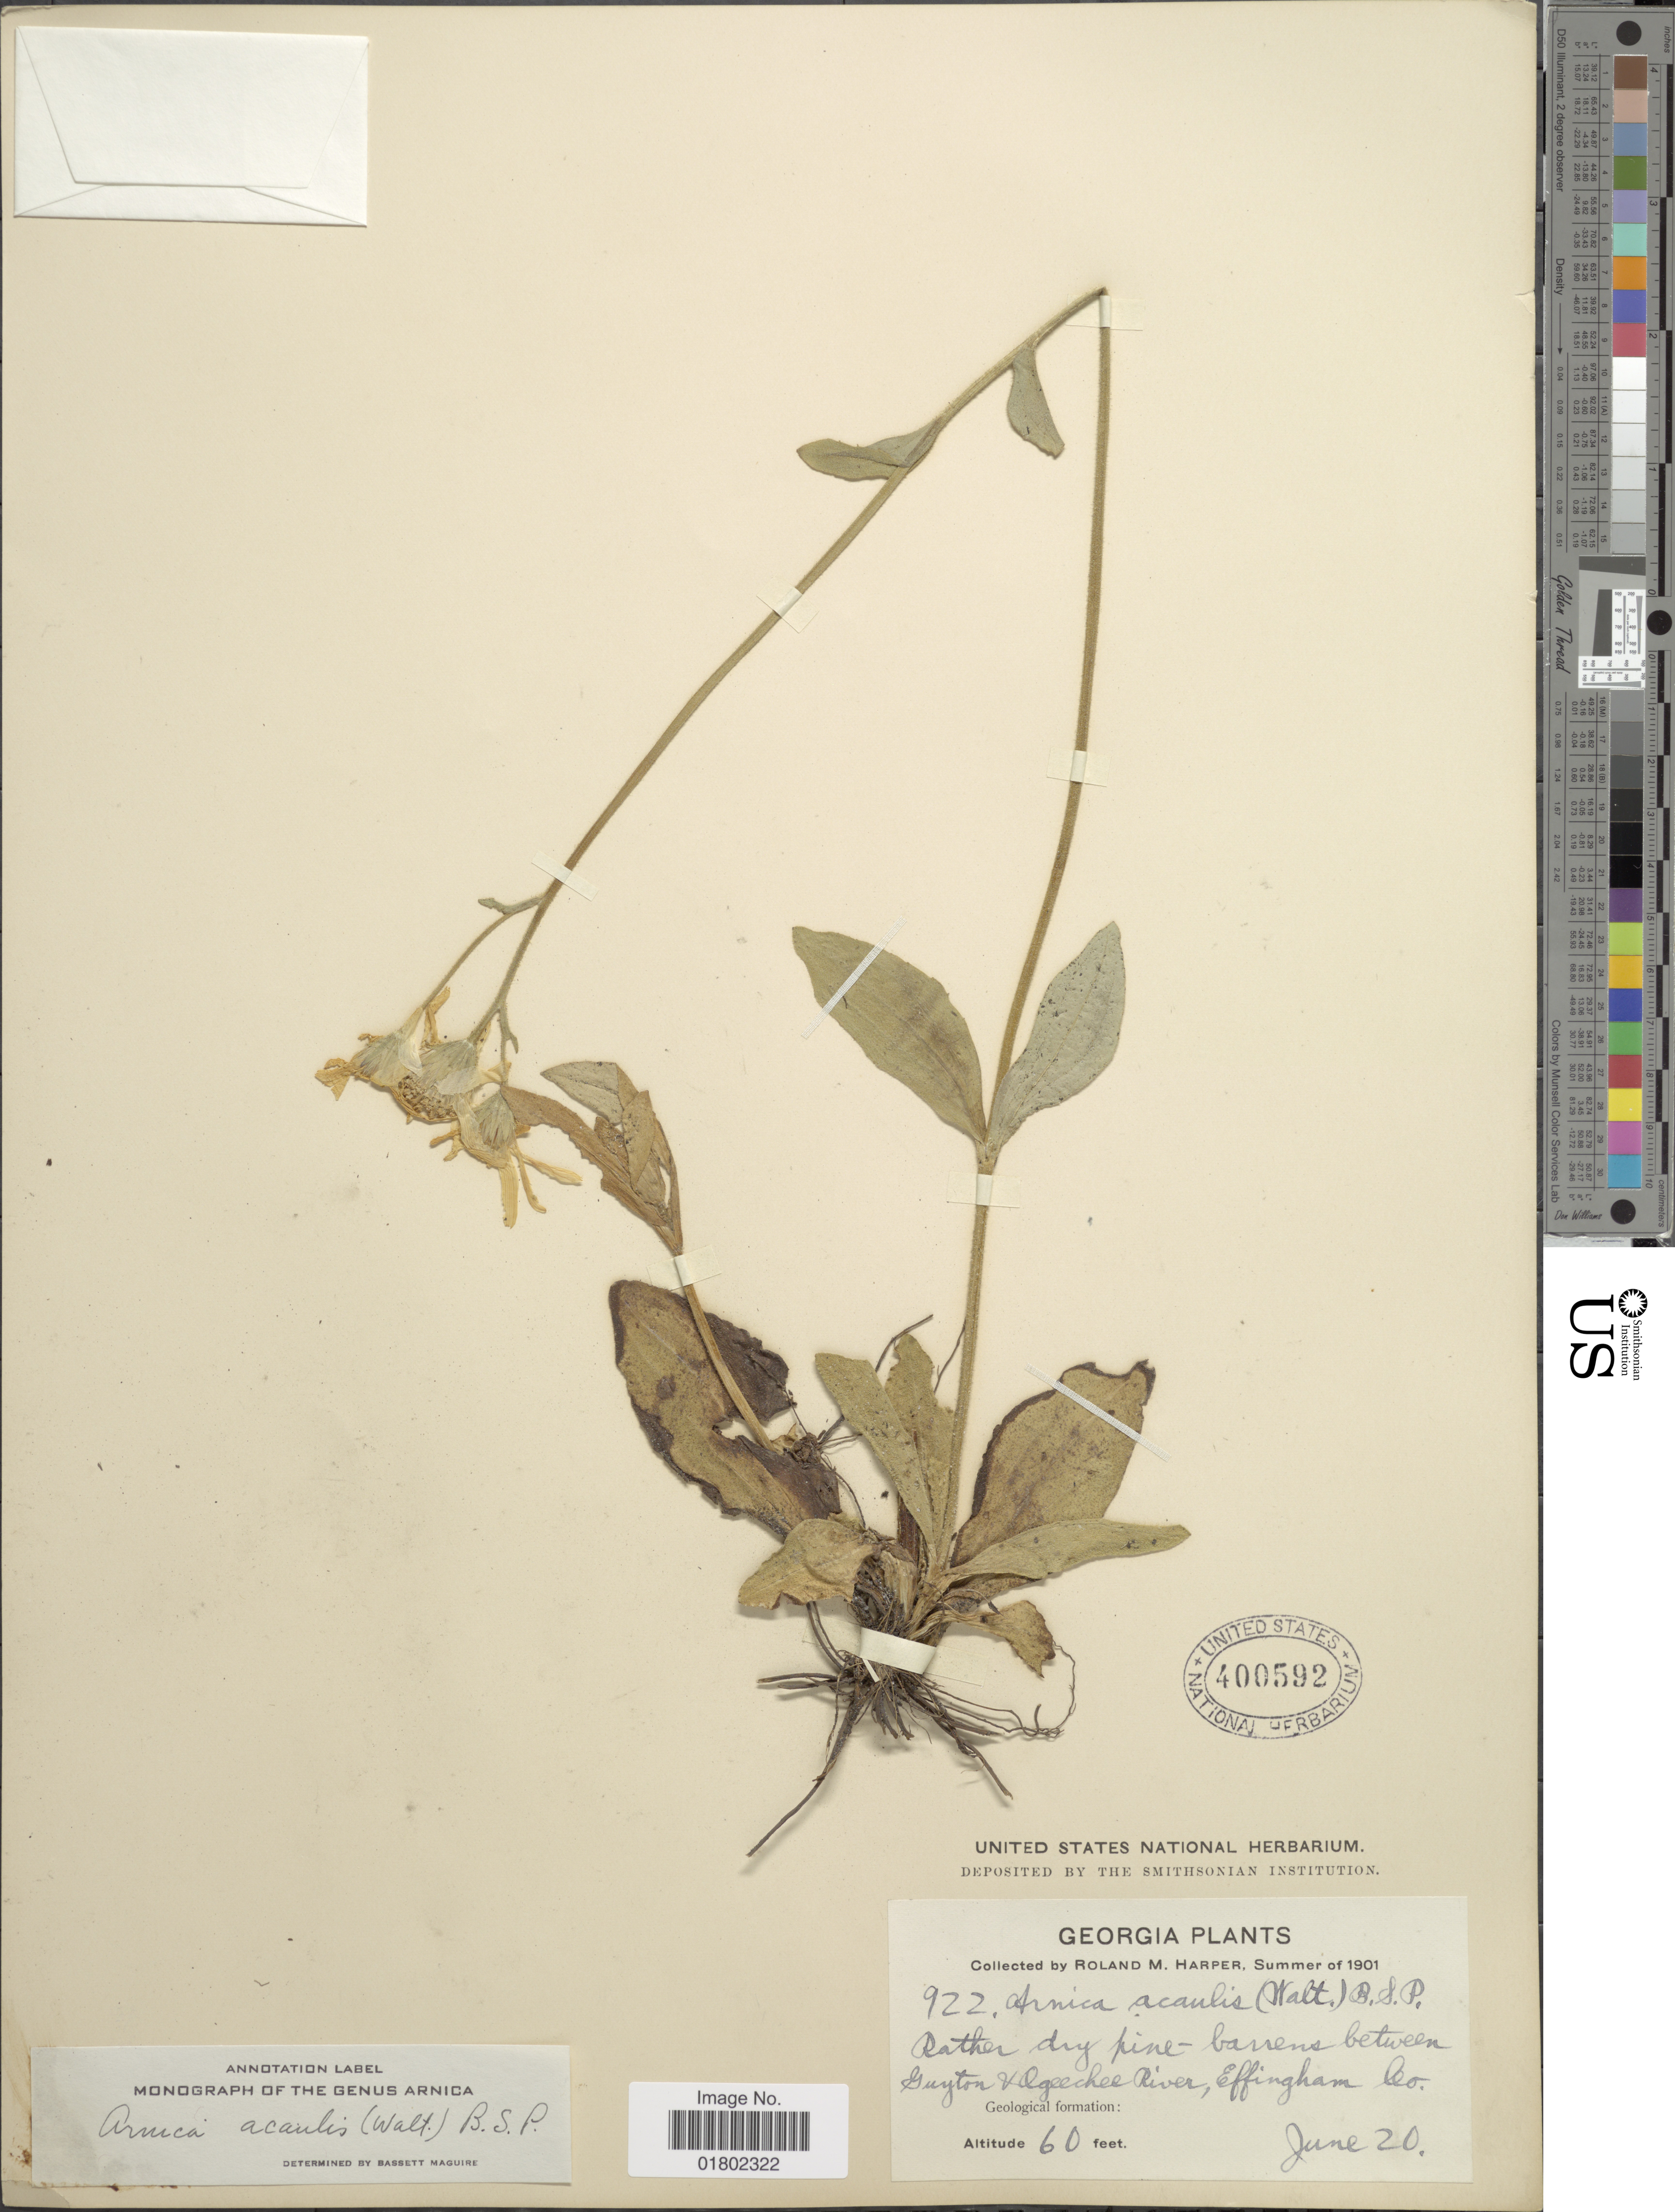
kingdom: Plantae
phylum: Tracheophyta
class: Magnoliopsida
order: Asterales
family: Asteraceae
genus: Arnica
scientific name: Arnica acaulis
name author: (Walter) Britton, Stearns & Poggenb.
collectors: R. M. Harper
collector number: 922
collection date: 1901-06-20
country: United States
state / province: Georgia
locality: Between Guyton Olgeechee River, Effingham Co.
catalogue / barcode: US 400592